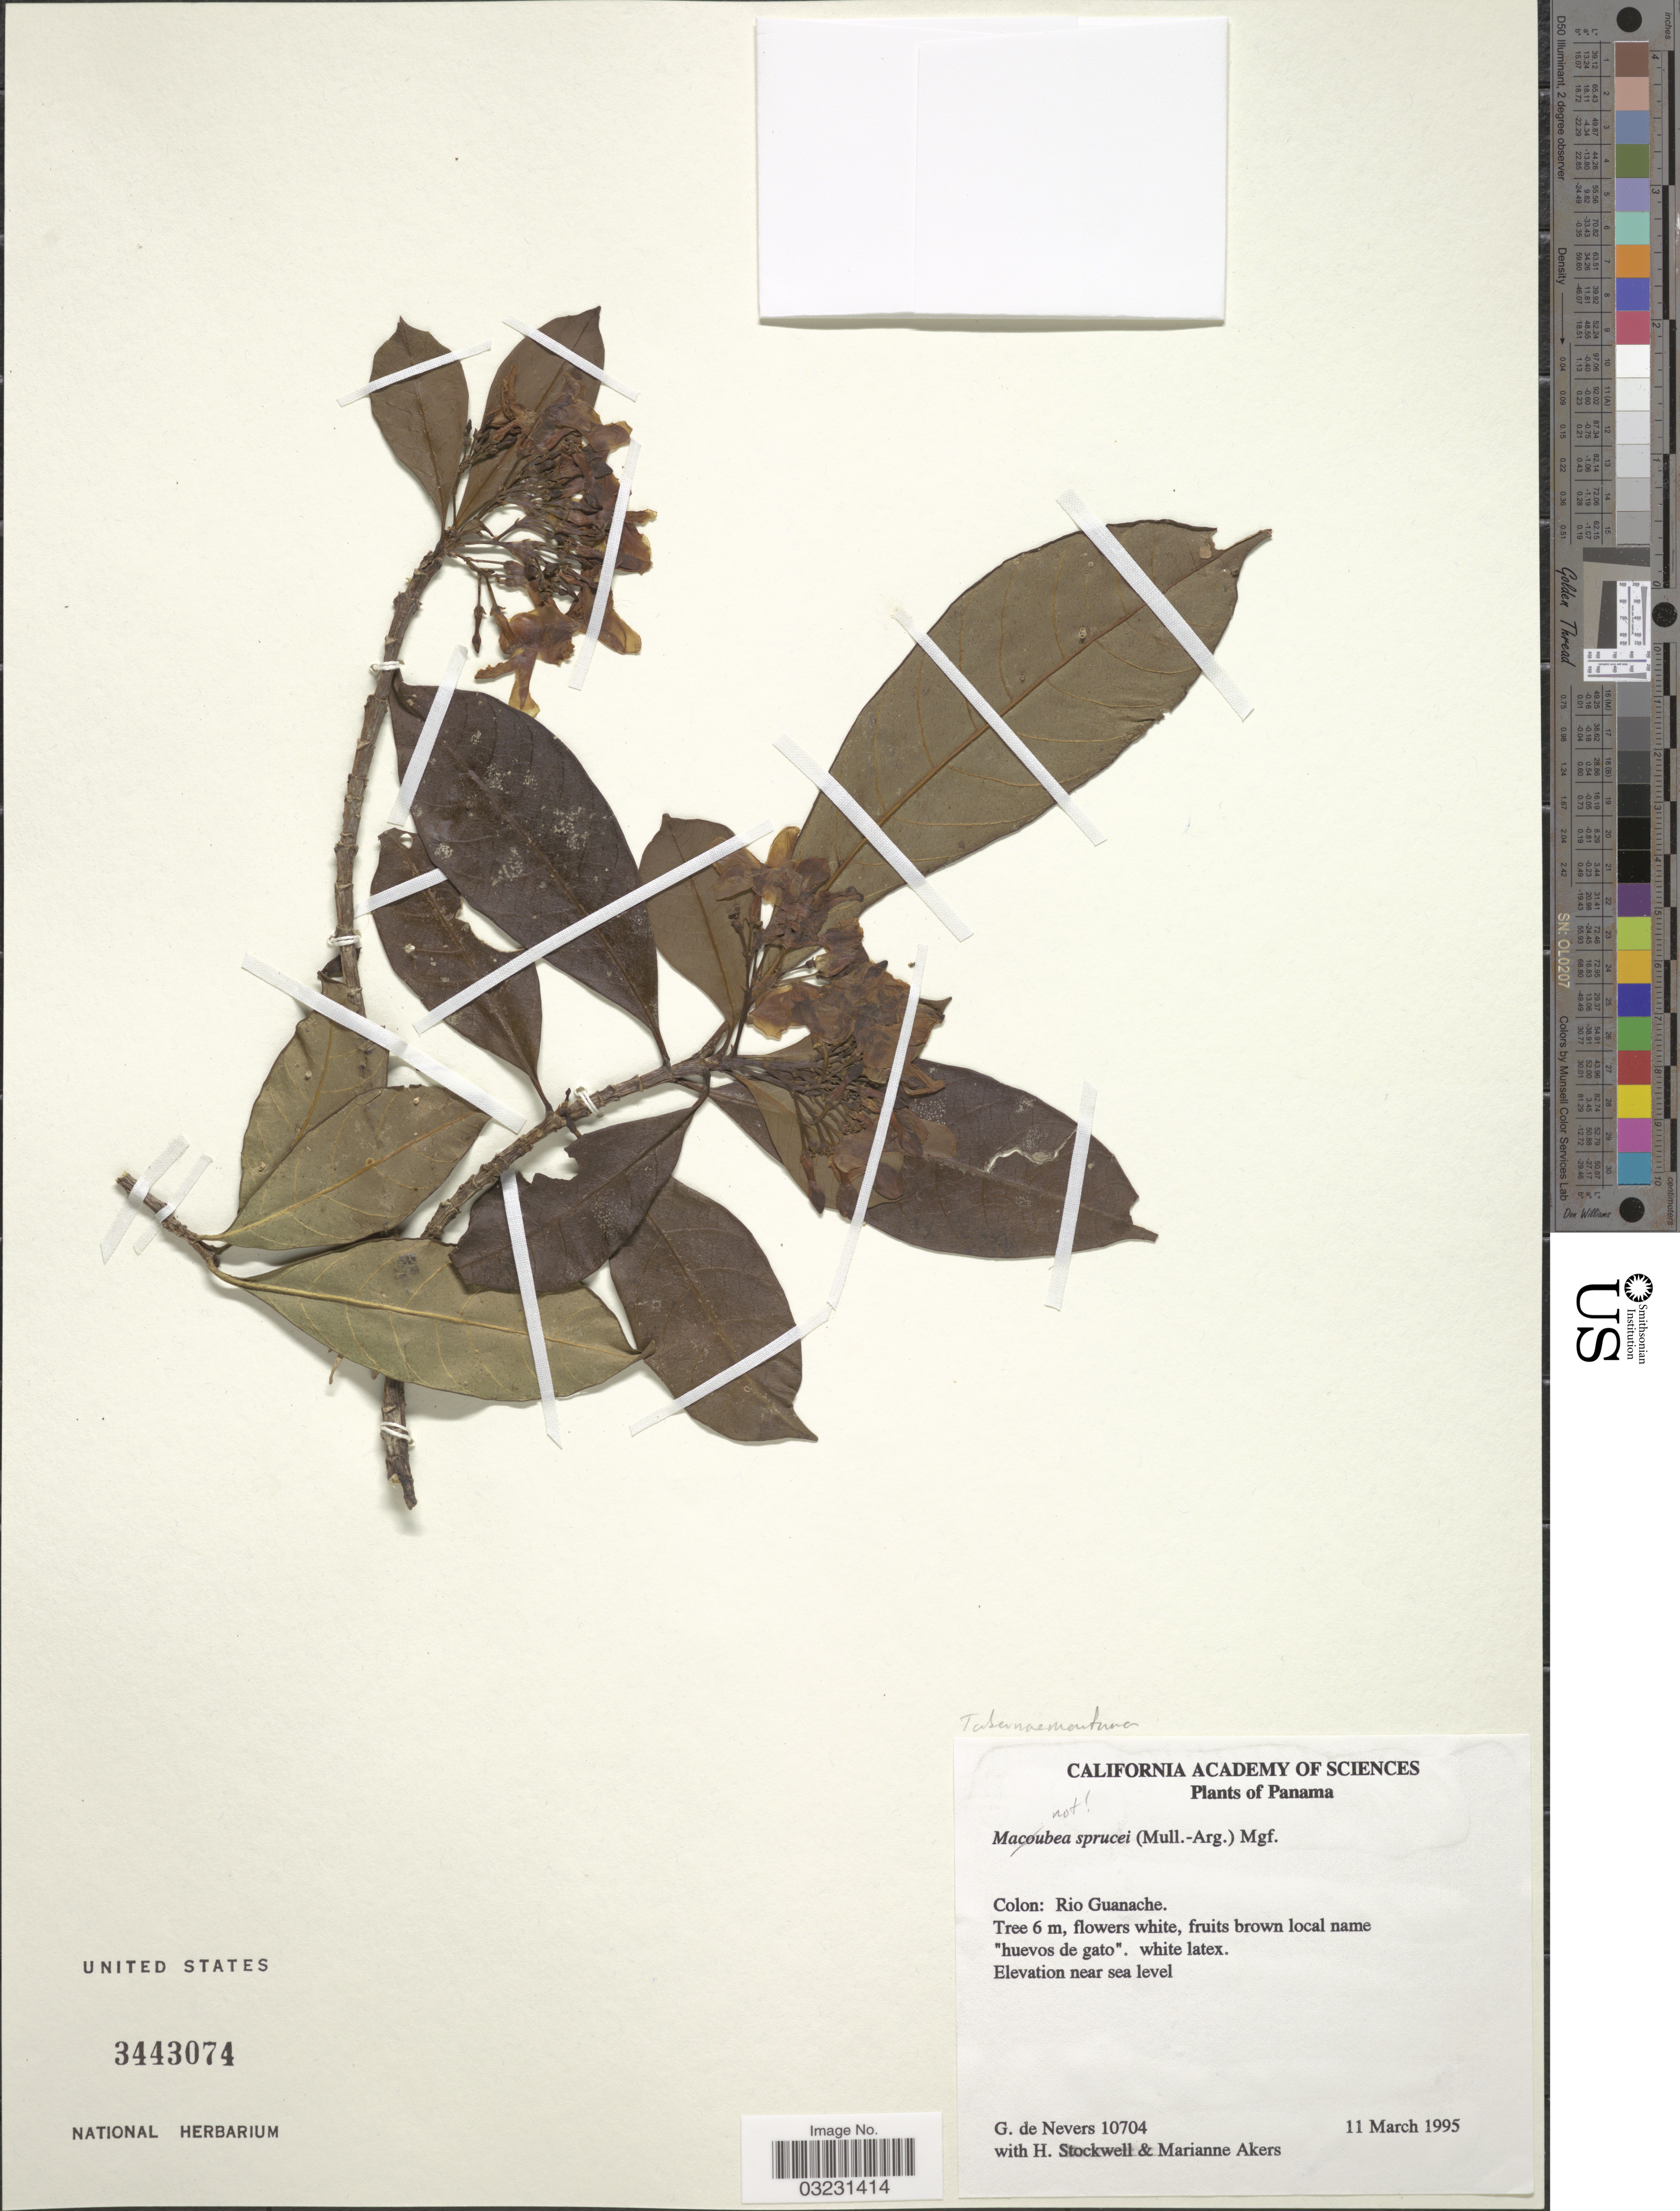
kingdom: Plantae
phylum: Tracheophyta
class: Magnoliopsida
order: Gentianales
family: Apocynaceae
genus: Tabernaemontana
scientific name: Tabernaemontana sp.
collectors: G. Nevers, H. Stockwell & M. Akers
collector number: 10704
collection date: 1995-03-11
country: Panama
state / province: Colón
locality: Colon: Rio Guanache.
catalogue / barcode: US 3443074